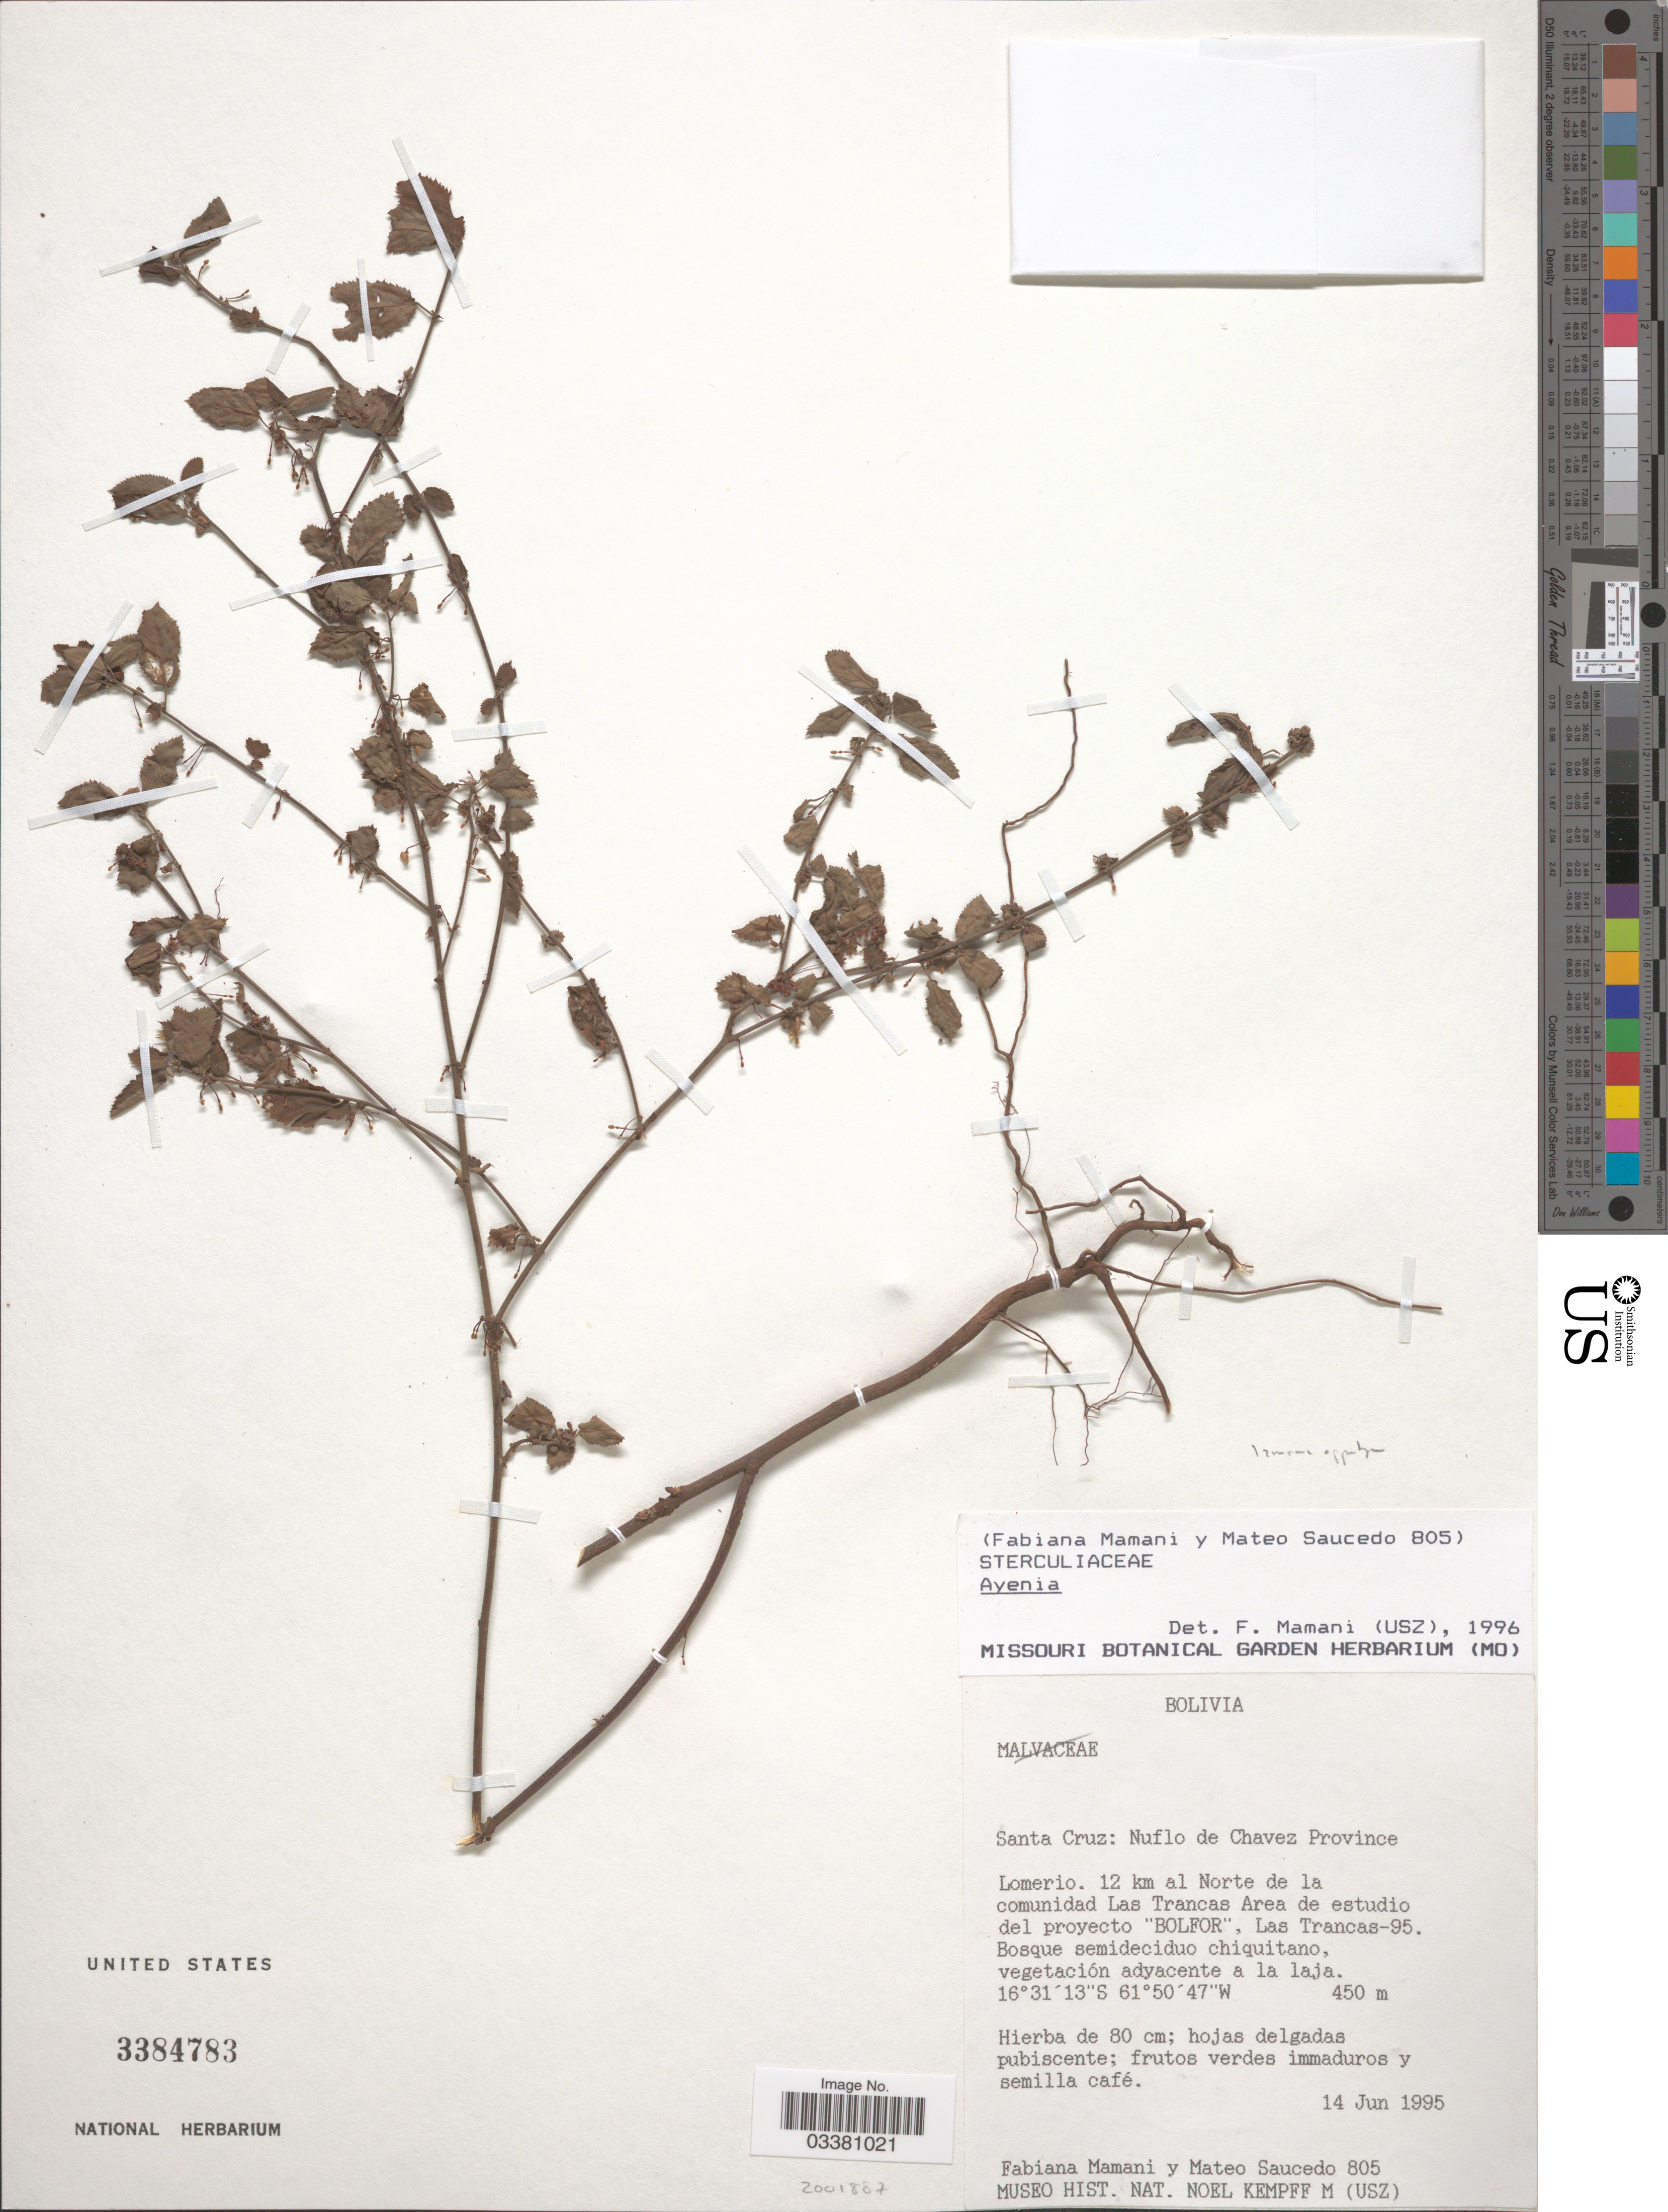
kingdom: Plantae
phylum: Tracheophyta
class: Magnoliopsida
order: Malvales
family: Malvaceae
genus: Ayenia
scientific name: Ayenia sp.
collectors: F. Mamani & M. Saucedo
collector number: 805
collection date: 1995-06-14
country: Bolivia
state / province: Santa Cruz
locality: Nuflo de Chavez Province. Lomerio, 12 km al Norte de la comunidad Las Trancas Area de estudio del proyecto "Bolfor", Las Trancas-95.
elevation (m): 450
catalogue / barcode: US 3384783